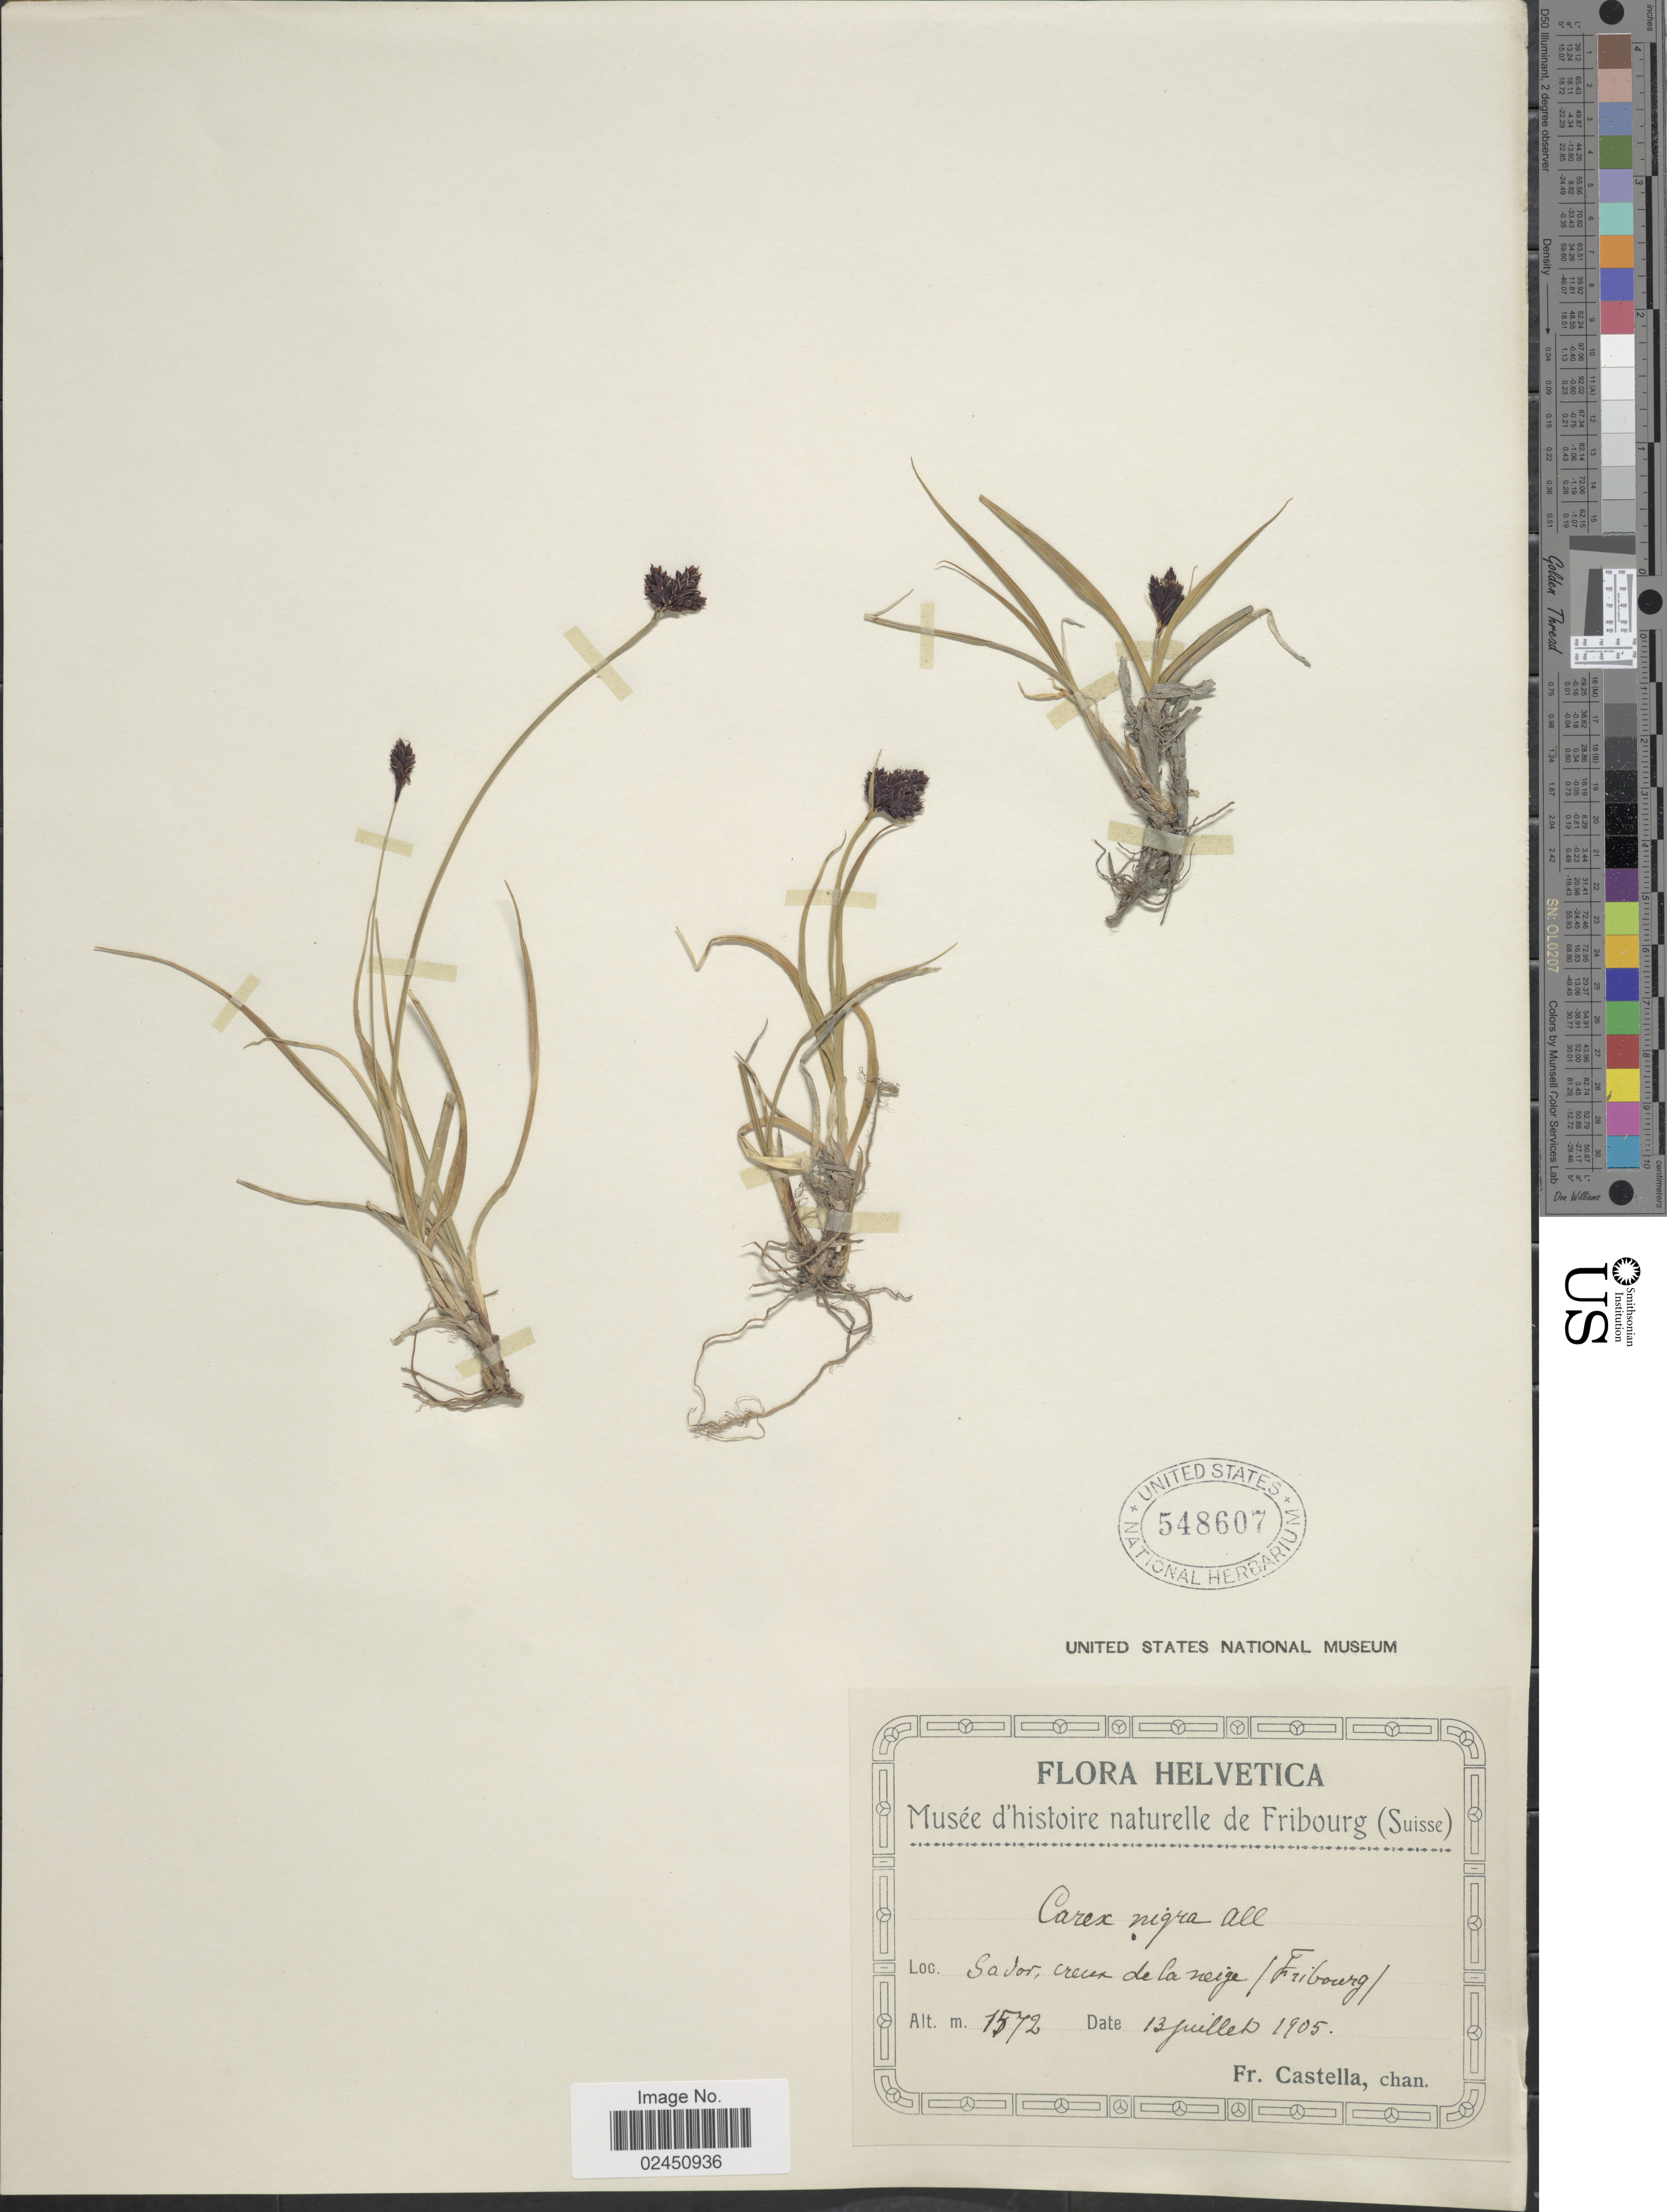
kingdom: Plantae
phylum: Tracheophyta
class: Liliopsida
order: Poales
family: Cyperaceae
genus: Carex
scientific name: Carex parviflora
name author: Host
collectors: Fr. Castella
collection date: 1905-07-13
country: Switzerland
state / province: Fribourg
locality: Creux à la Neige (Fribourg)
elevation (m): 1572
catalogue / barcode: US 548607